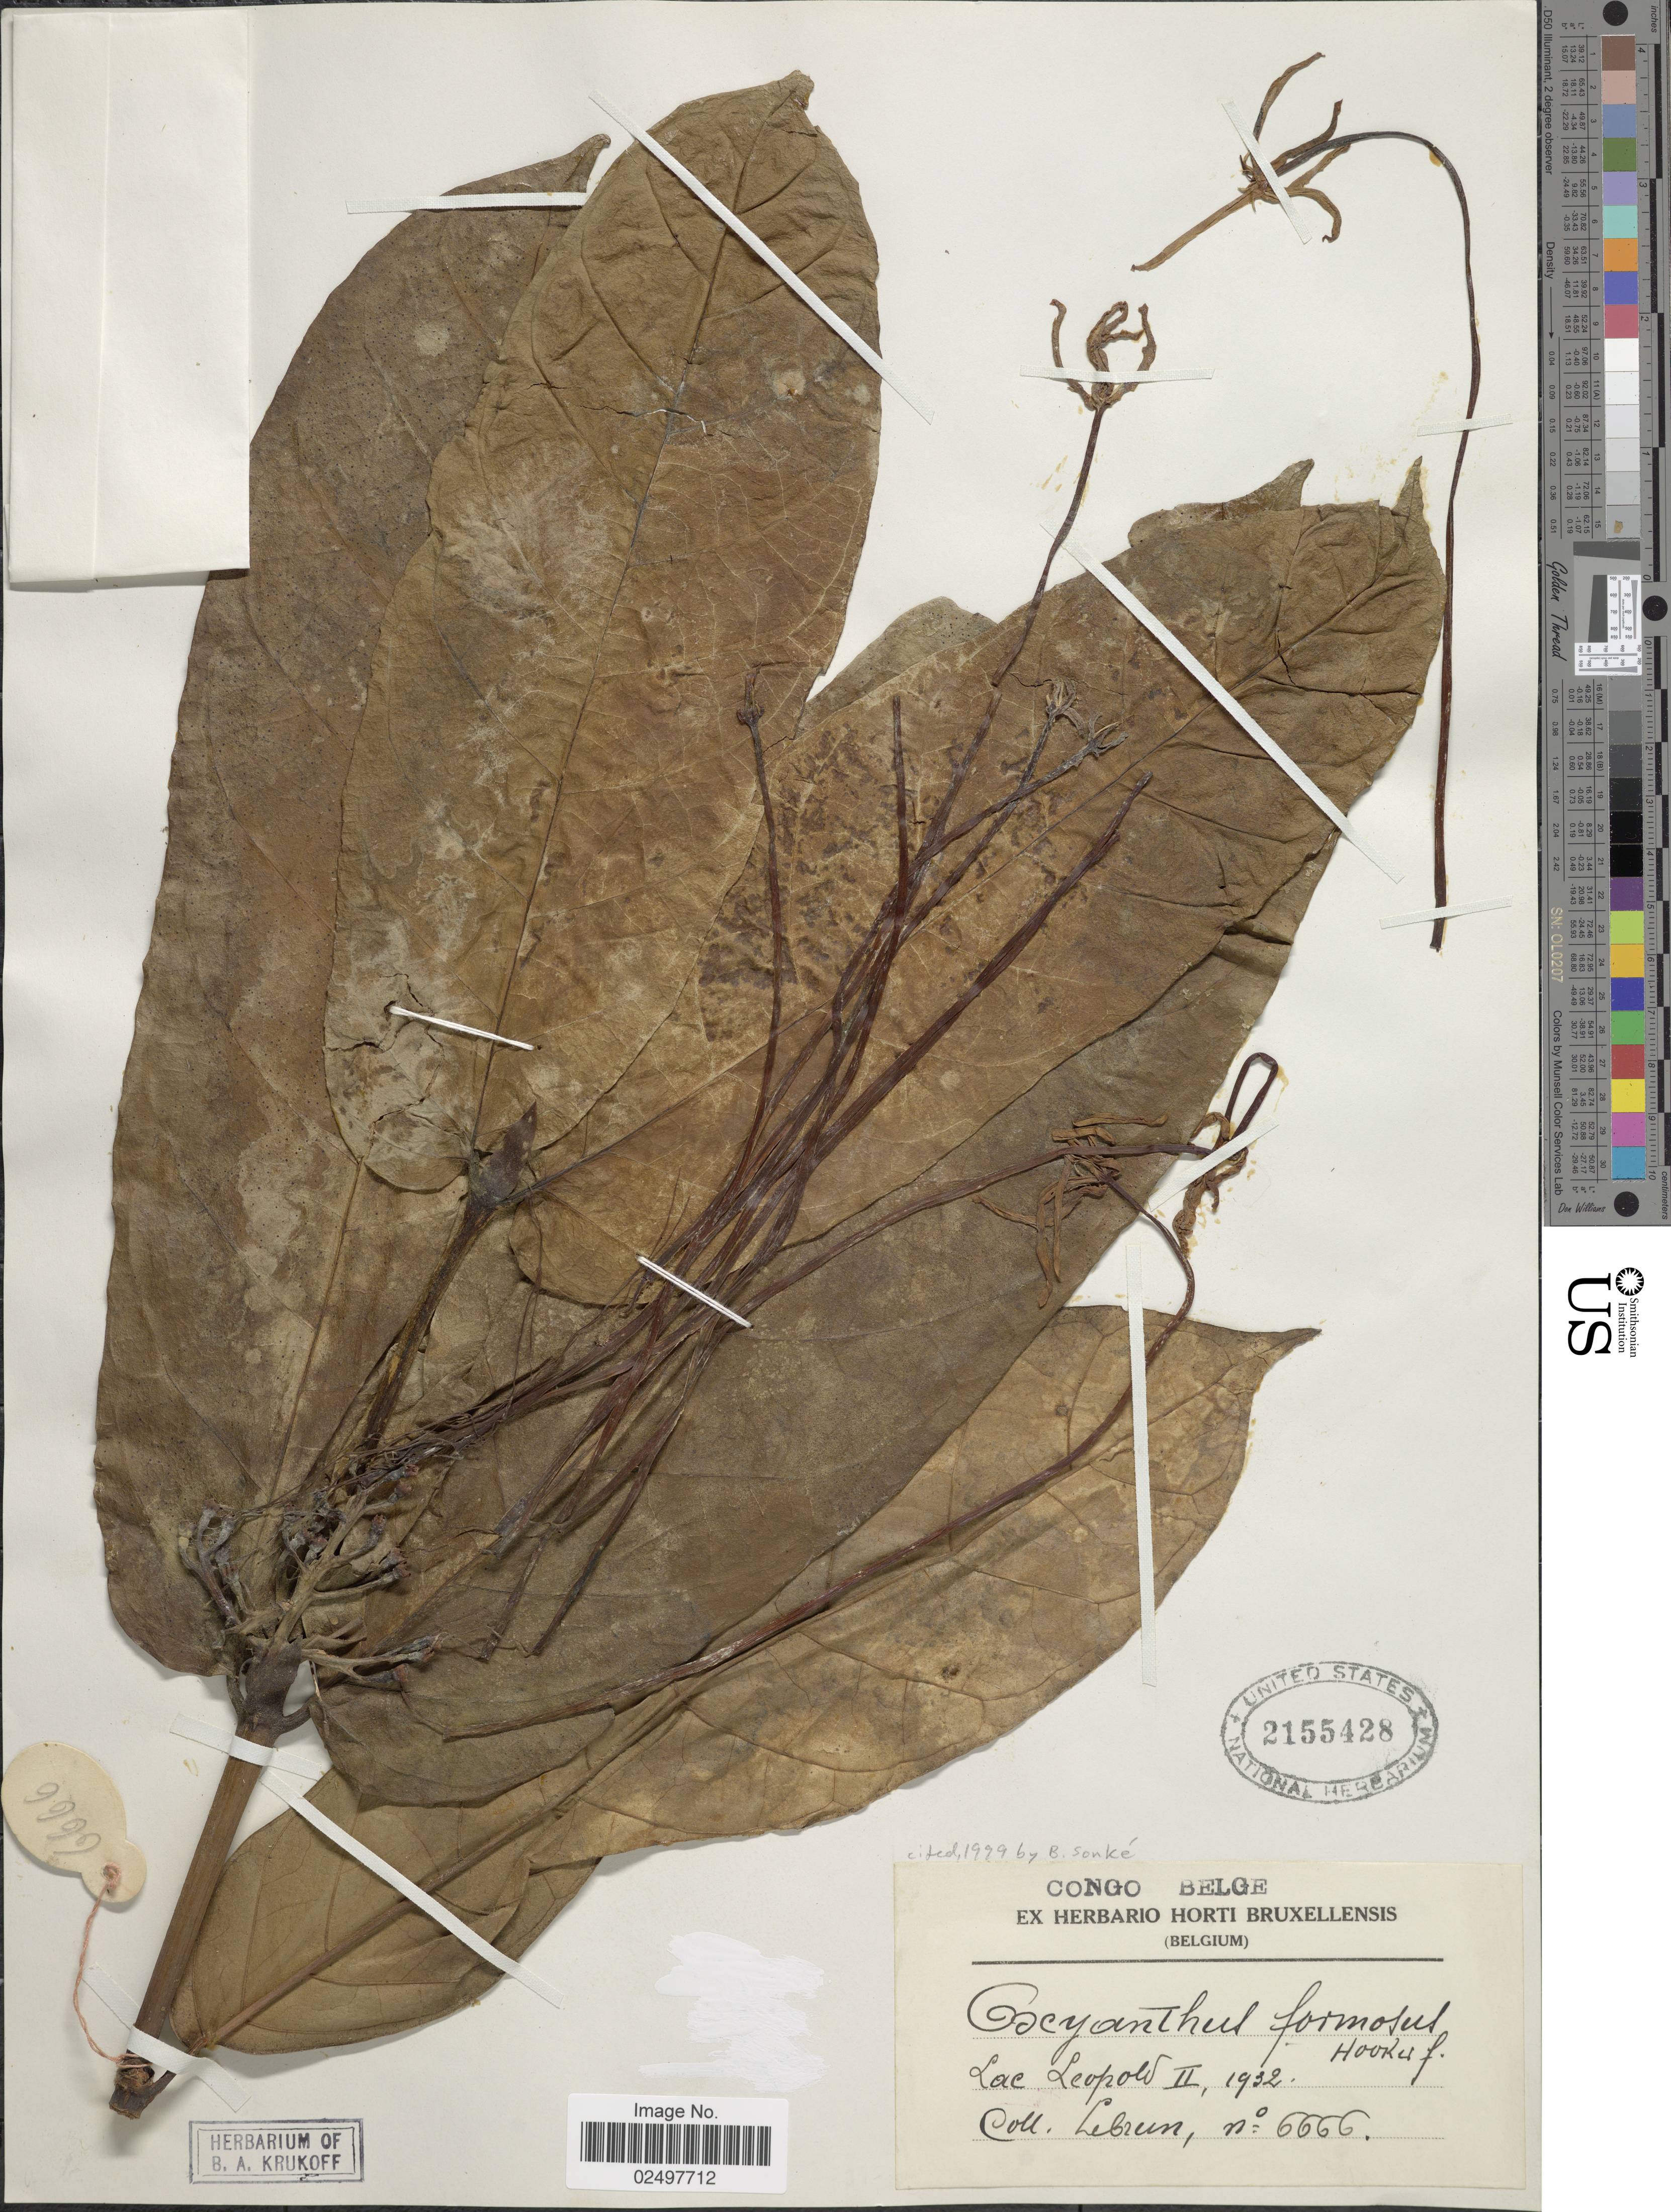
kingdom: Plantae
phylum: Tracheophyta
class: Magnoliopsida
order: Gentianales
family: Rubiaceae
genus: Oxyanthus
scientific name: Oxyanthus formosus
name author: Hook. f. ex Planch.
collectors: J.A. Lebrun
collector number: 6666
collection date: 1932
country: Congo, Democratic Republic of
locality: Congo Belge, Lec Leopold II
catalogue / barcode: US 2155428